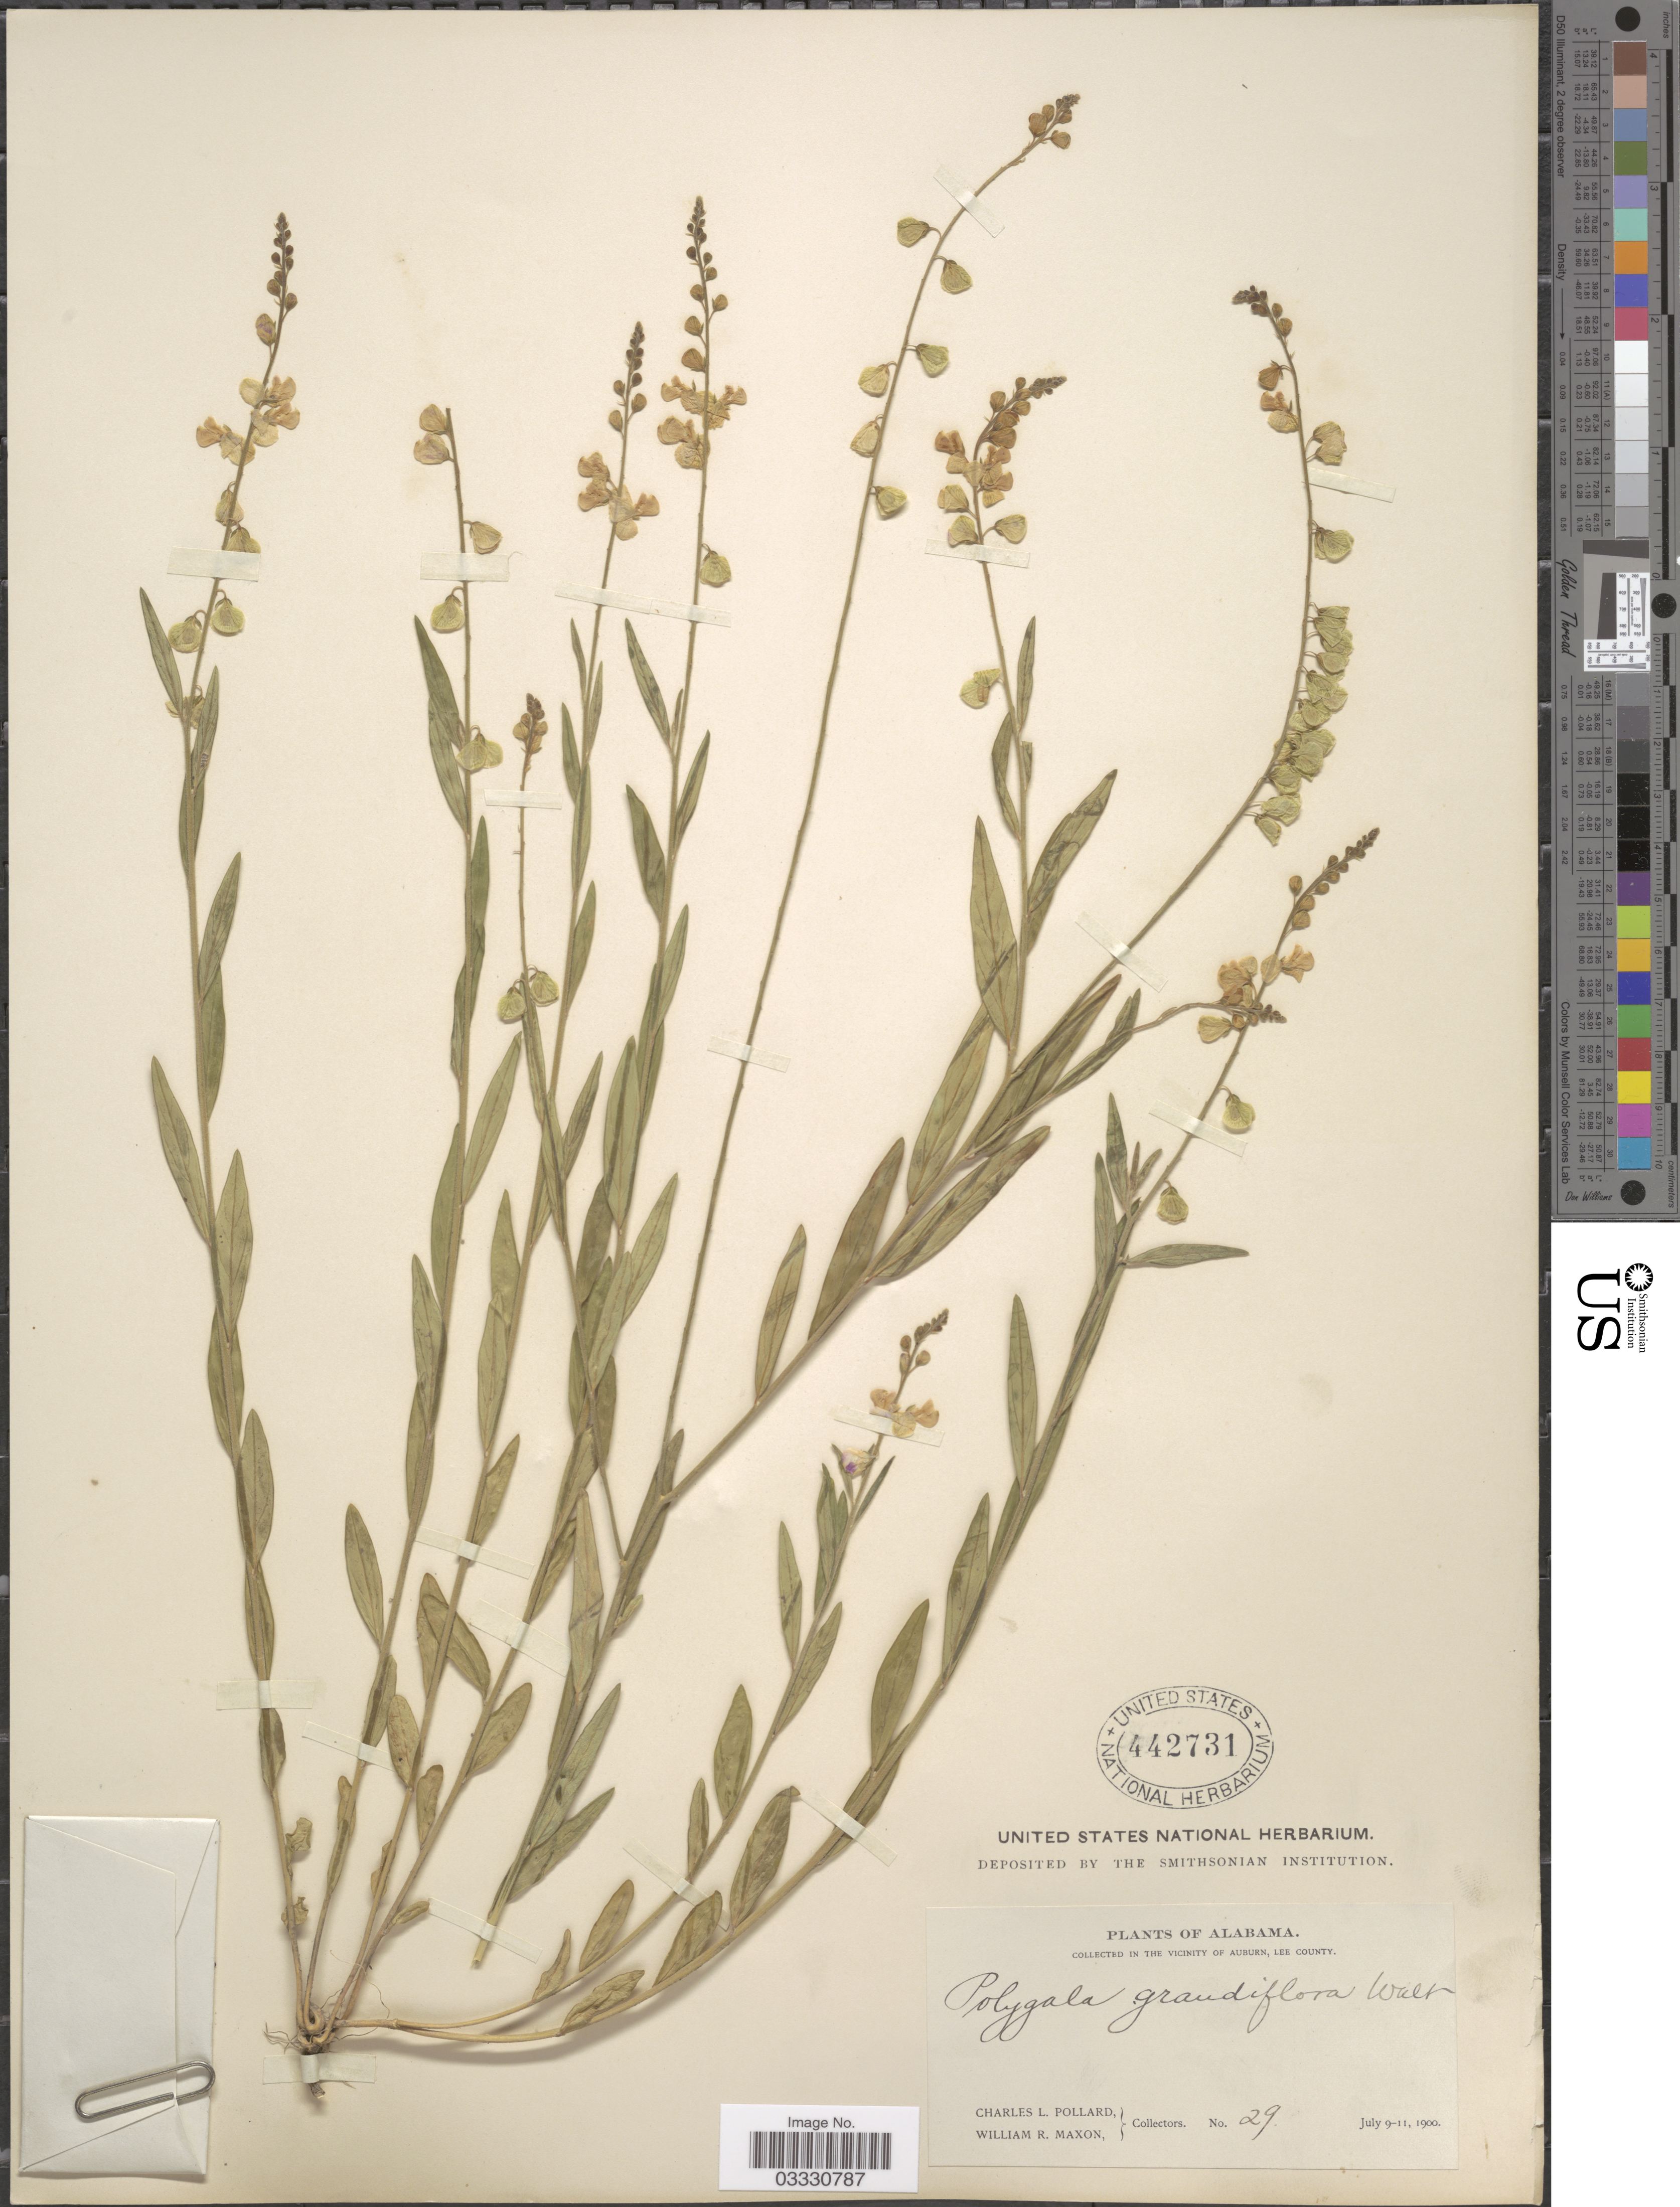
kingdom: Plantae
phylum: Tracheophyta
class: Magnoliopsida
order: Fabales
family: Polygalaceae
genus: Asemeia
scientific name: Asemeia grandiflora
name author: (Walter) Small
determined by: Strong, Mark T., (BOT), Smithsonian Institution - National Museum of Natural History (UNITED STATES)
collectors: C. L. Pollard & W. R. Maxon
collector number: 29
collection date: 1900-07-09/1900-07-11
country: United States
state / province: Alabama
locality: Vicinity of Auburn, Lee County.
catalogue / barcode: US 442731